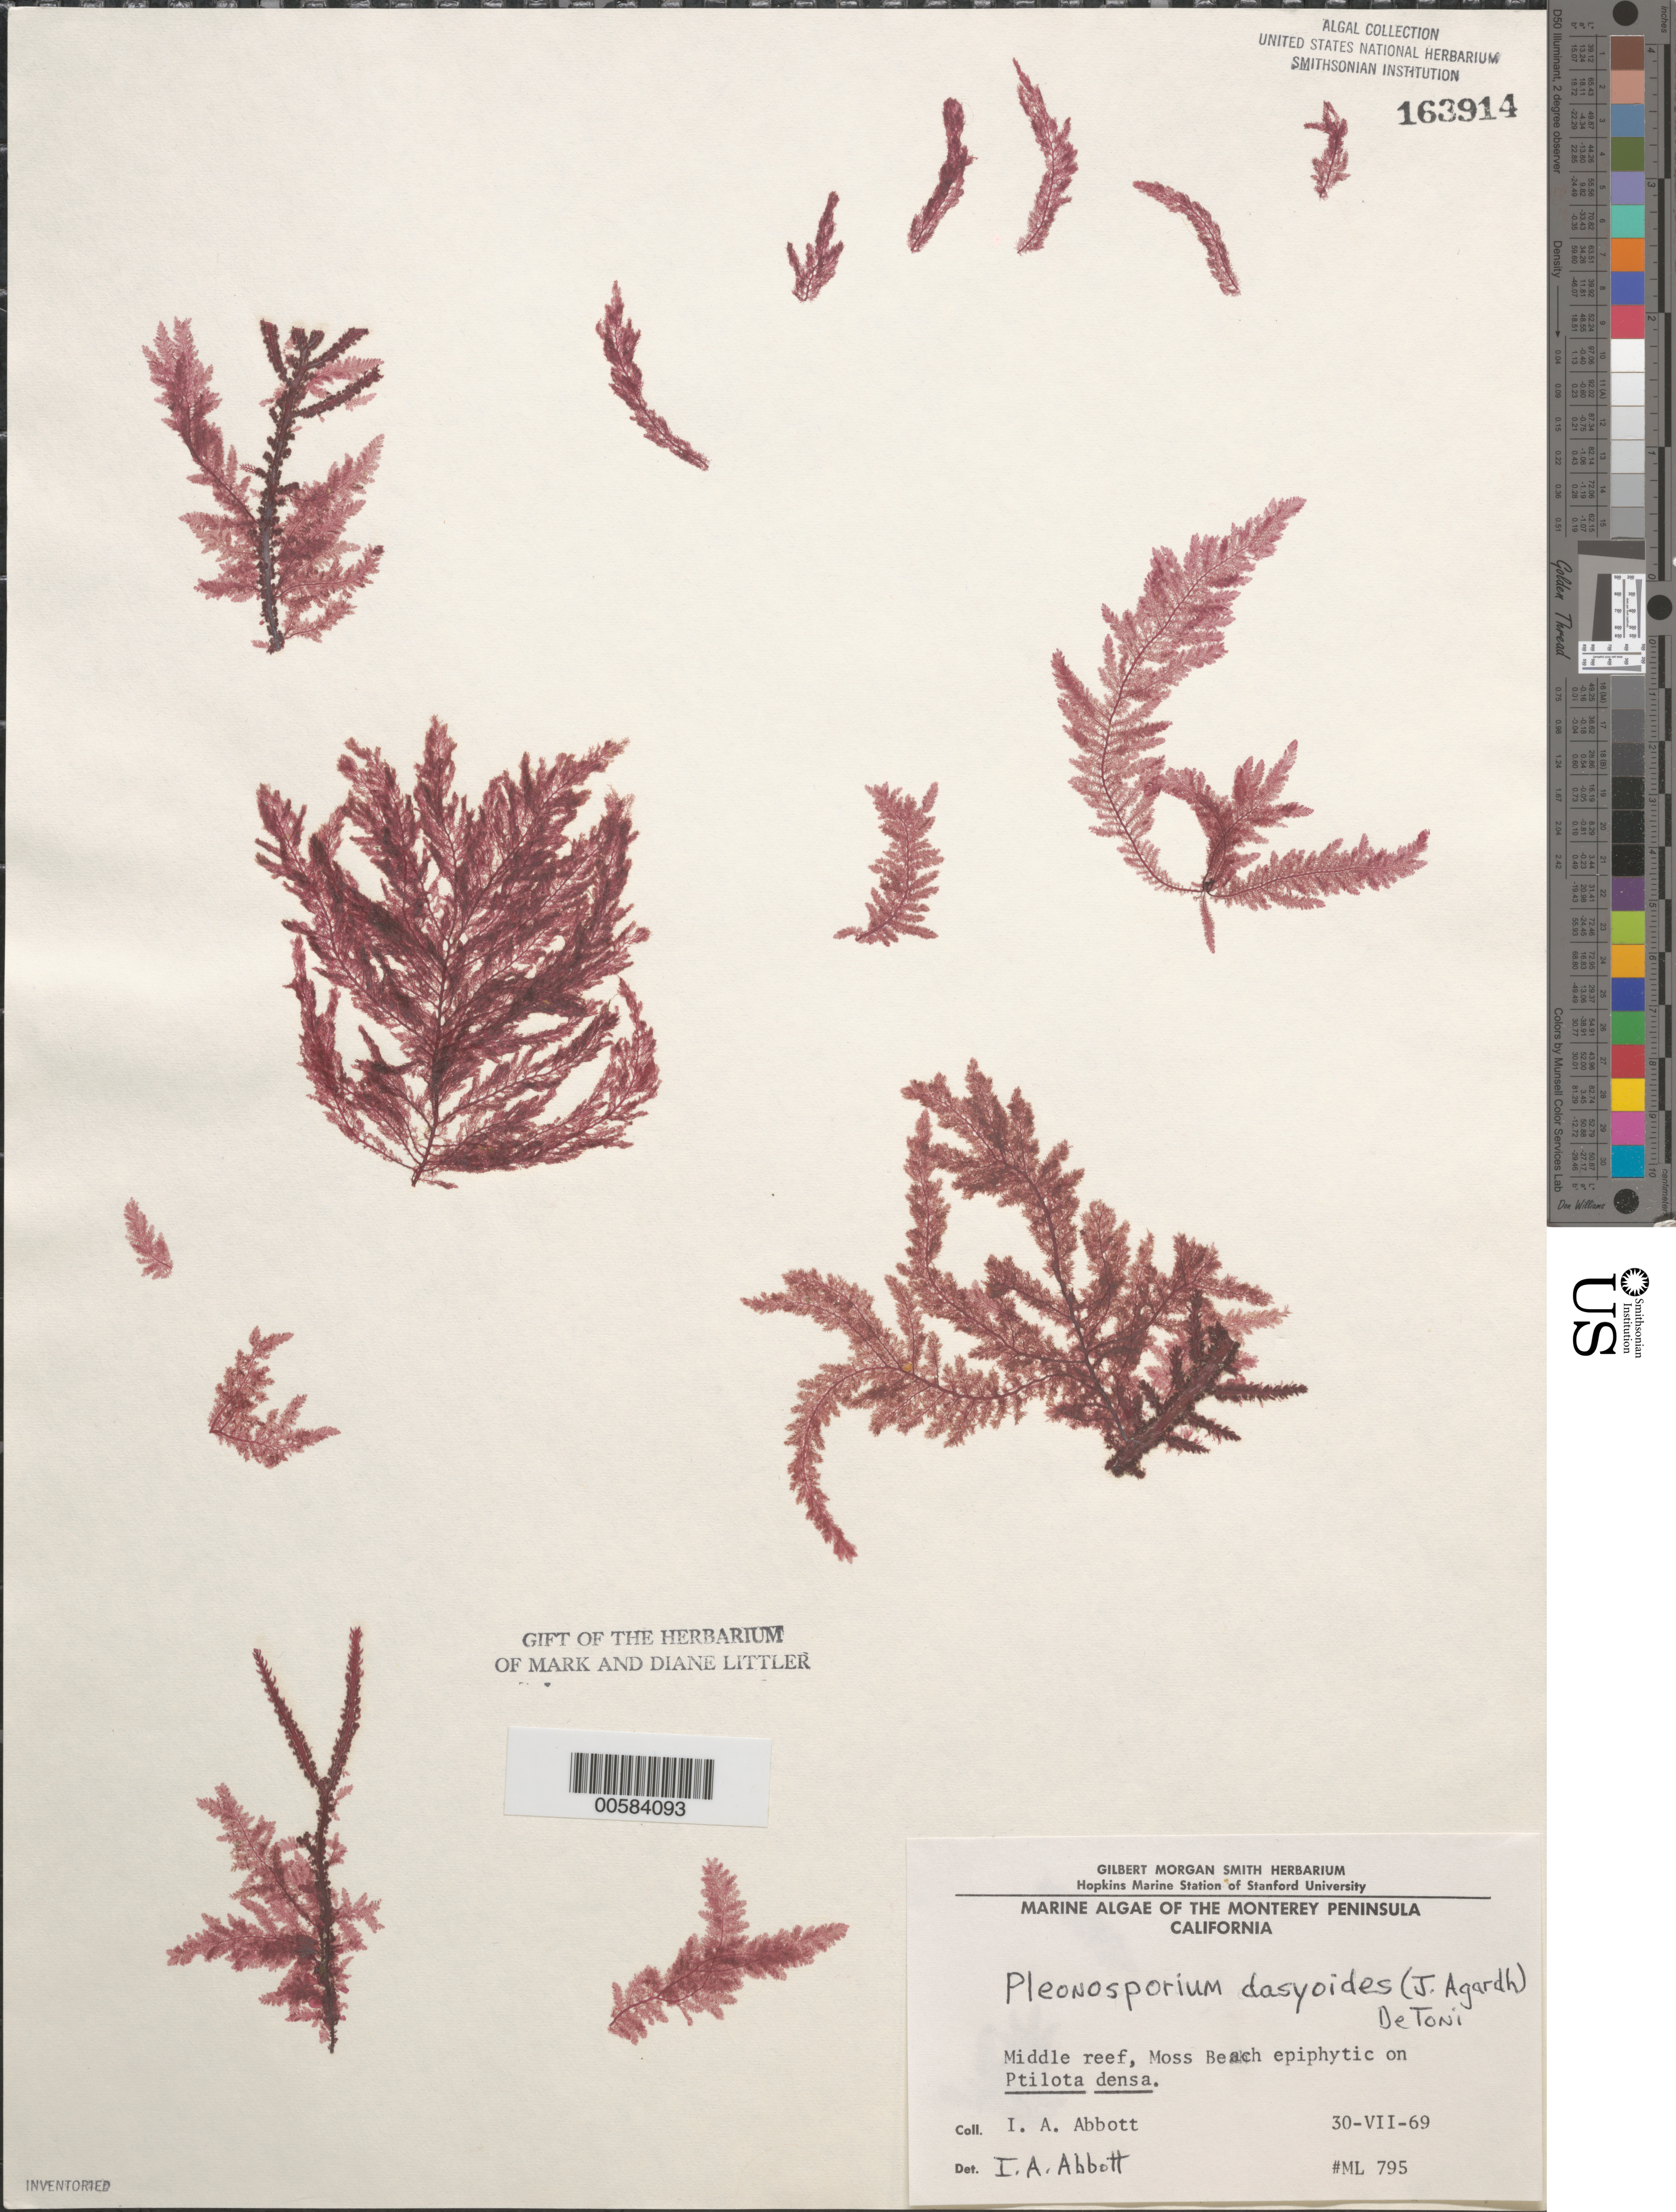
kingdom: Plantae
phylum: Rhodophyta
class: Florideophyceae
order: Ceramiales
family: Wrangeliaceae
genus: Pleonosporium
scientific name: Pleonosporium squarrulosum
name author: (Harv.) I.A. Abbott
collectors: I. A. Abbott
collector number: ML 795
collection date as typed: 30 Jul 1969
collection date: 1969-07-30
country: United States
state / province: California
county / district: Monterey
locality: Middle Reef of Moss Beach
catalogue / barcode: US 163914